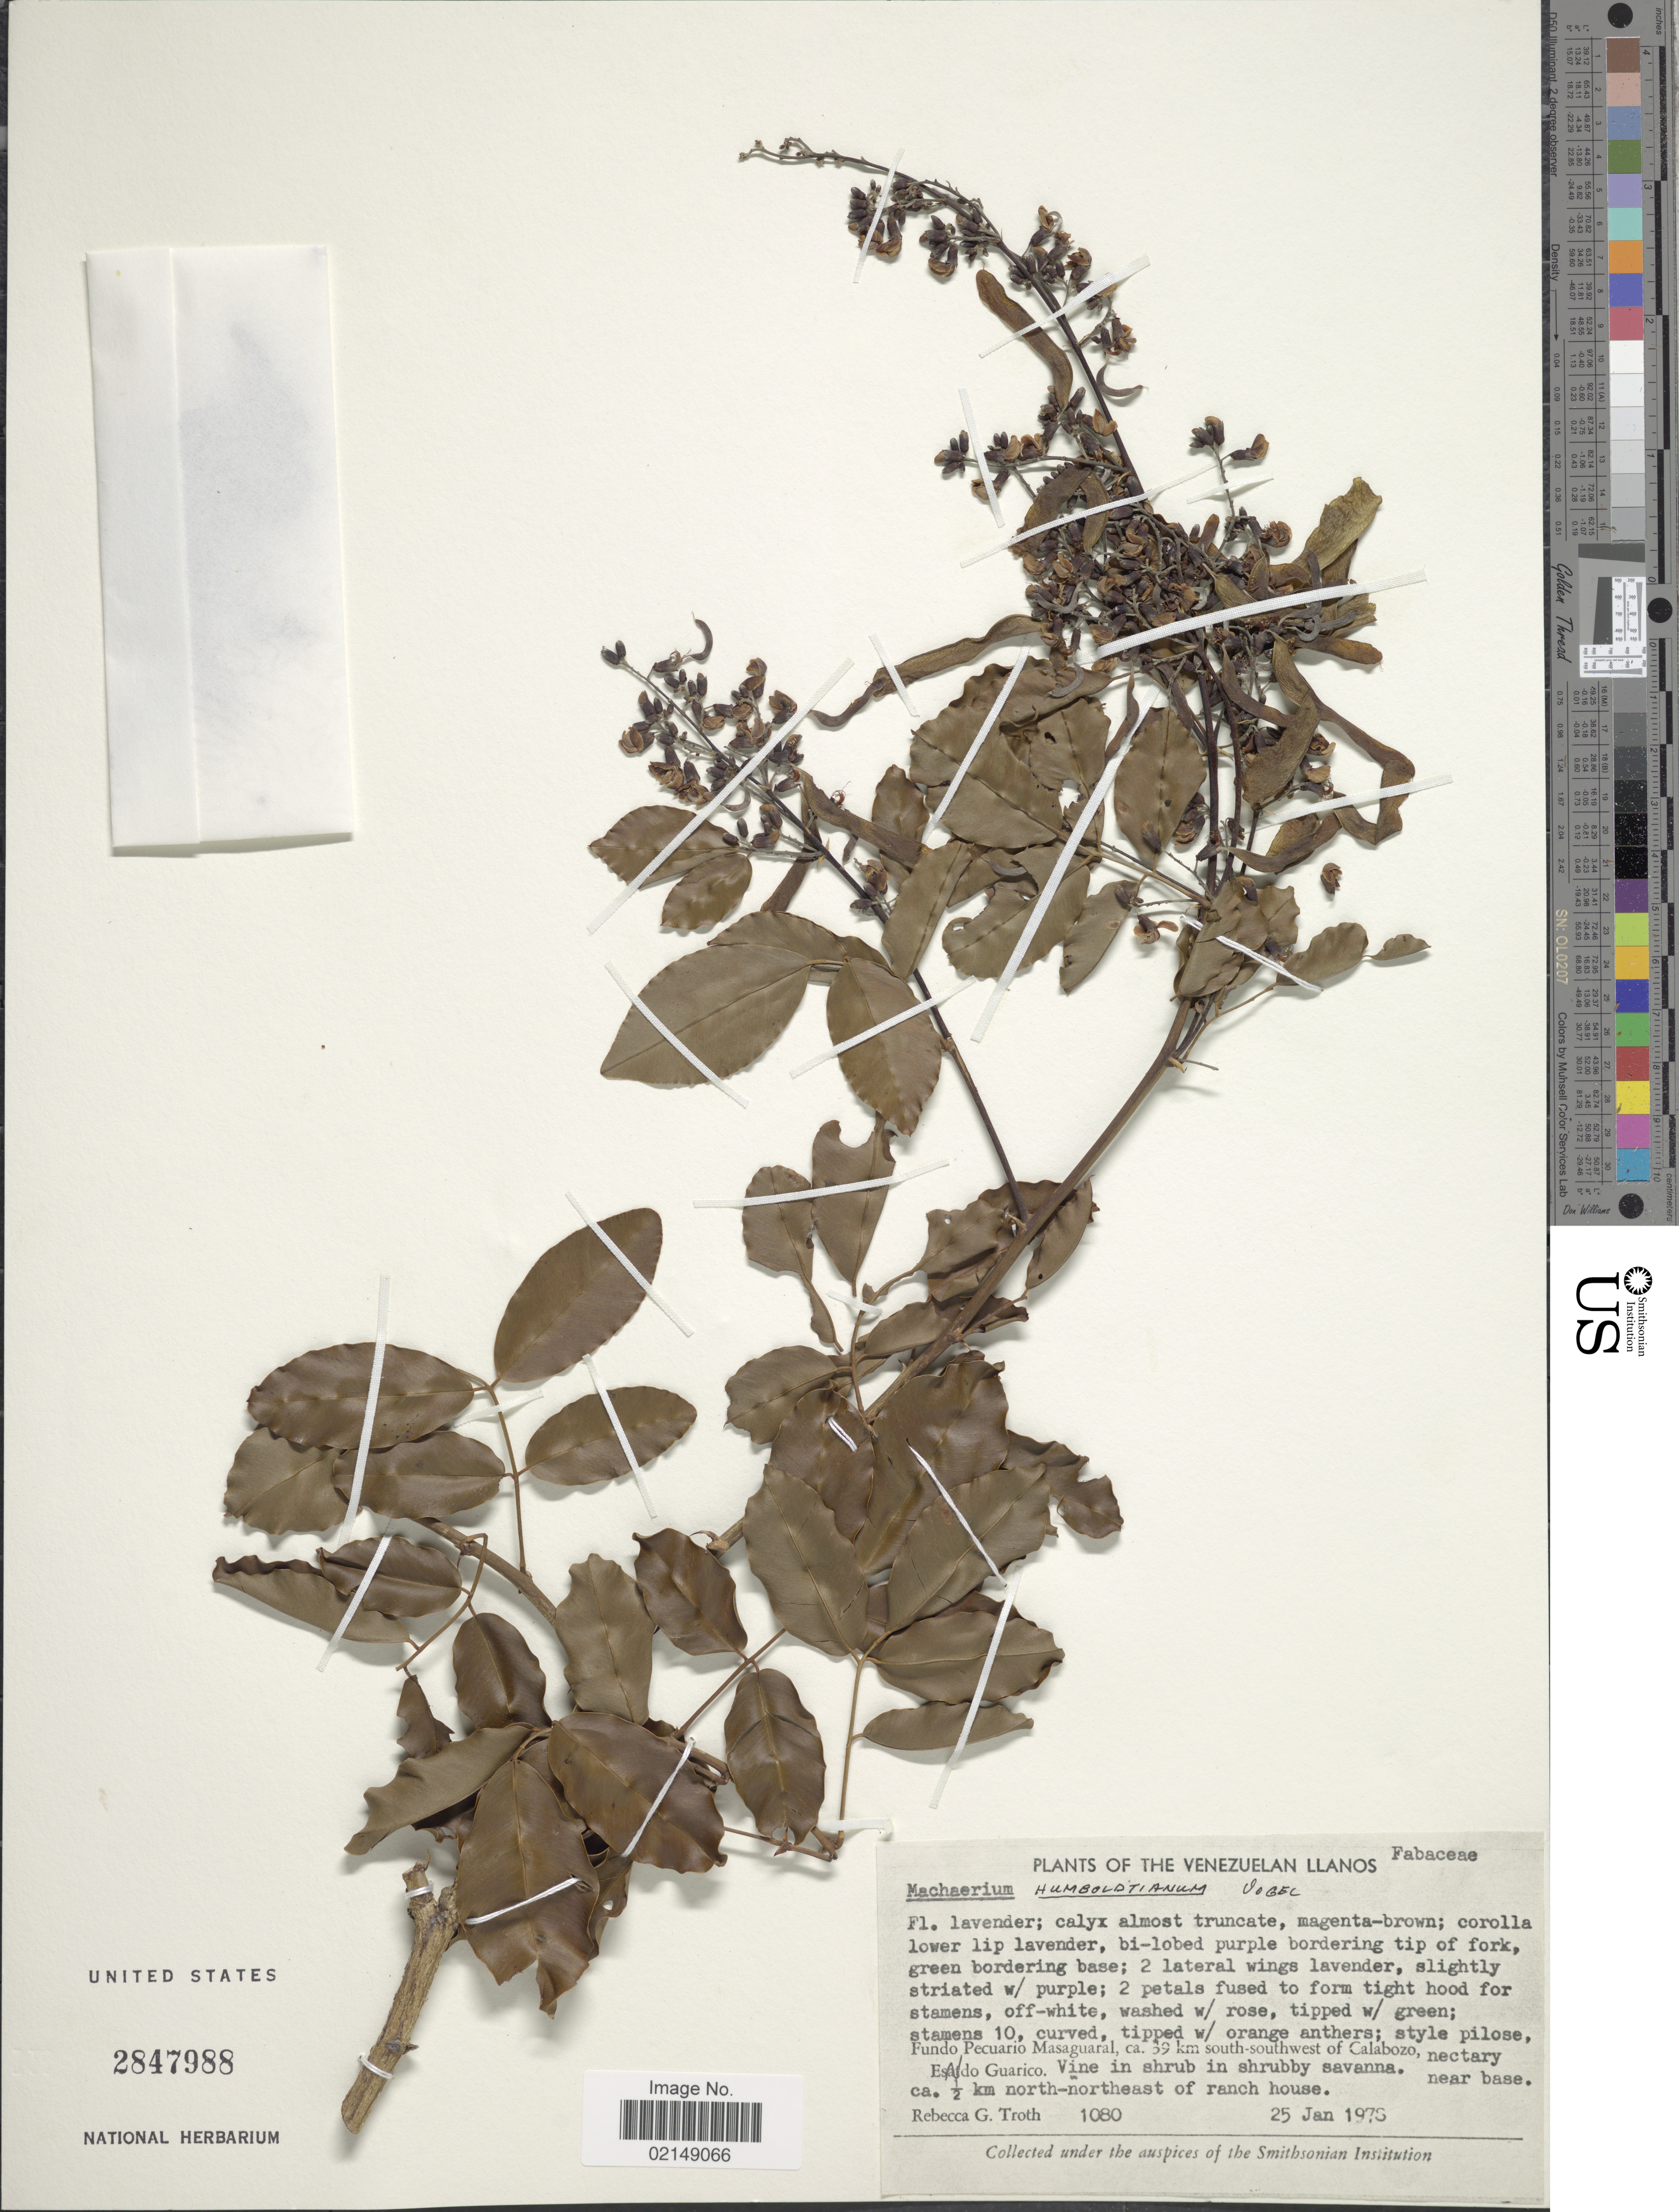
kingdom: Plantae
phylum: Tracheophyta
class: Magnoliopsida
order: Fabales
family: Fabaceae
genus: Machaerium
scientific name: Machaerium humboldtianum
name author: Vogel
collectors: R. Troth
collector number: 1080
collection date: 1978-01-25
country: Venezuela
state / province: Guárico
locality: The Venezuelan Llanos, Fundo Pecuario Masaguaral, ca. 39 km south-southwest of Calabozo, nectary near base, vine in shrub in shrubby savanna, ca. 1/2 km north-northeast of ranch house.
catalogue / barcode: US 2847988